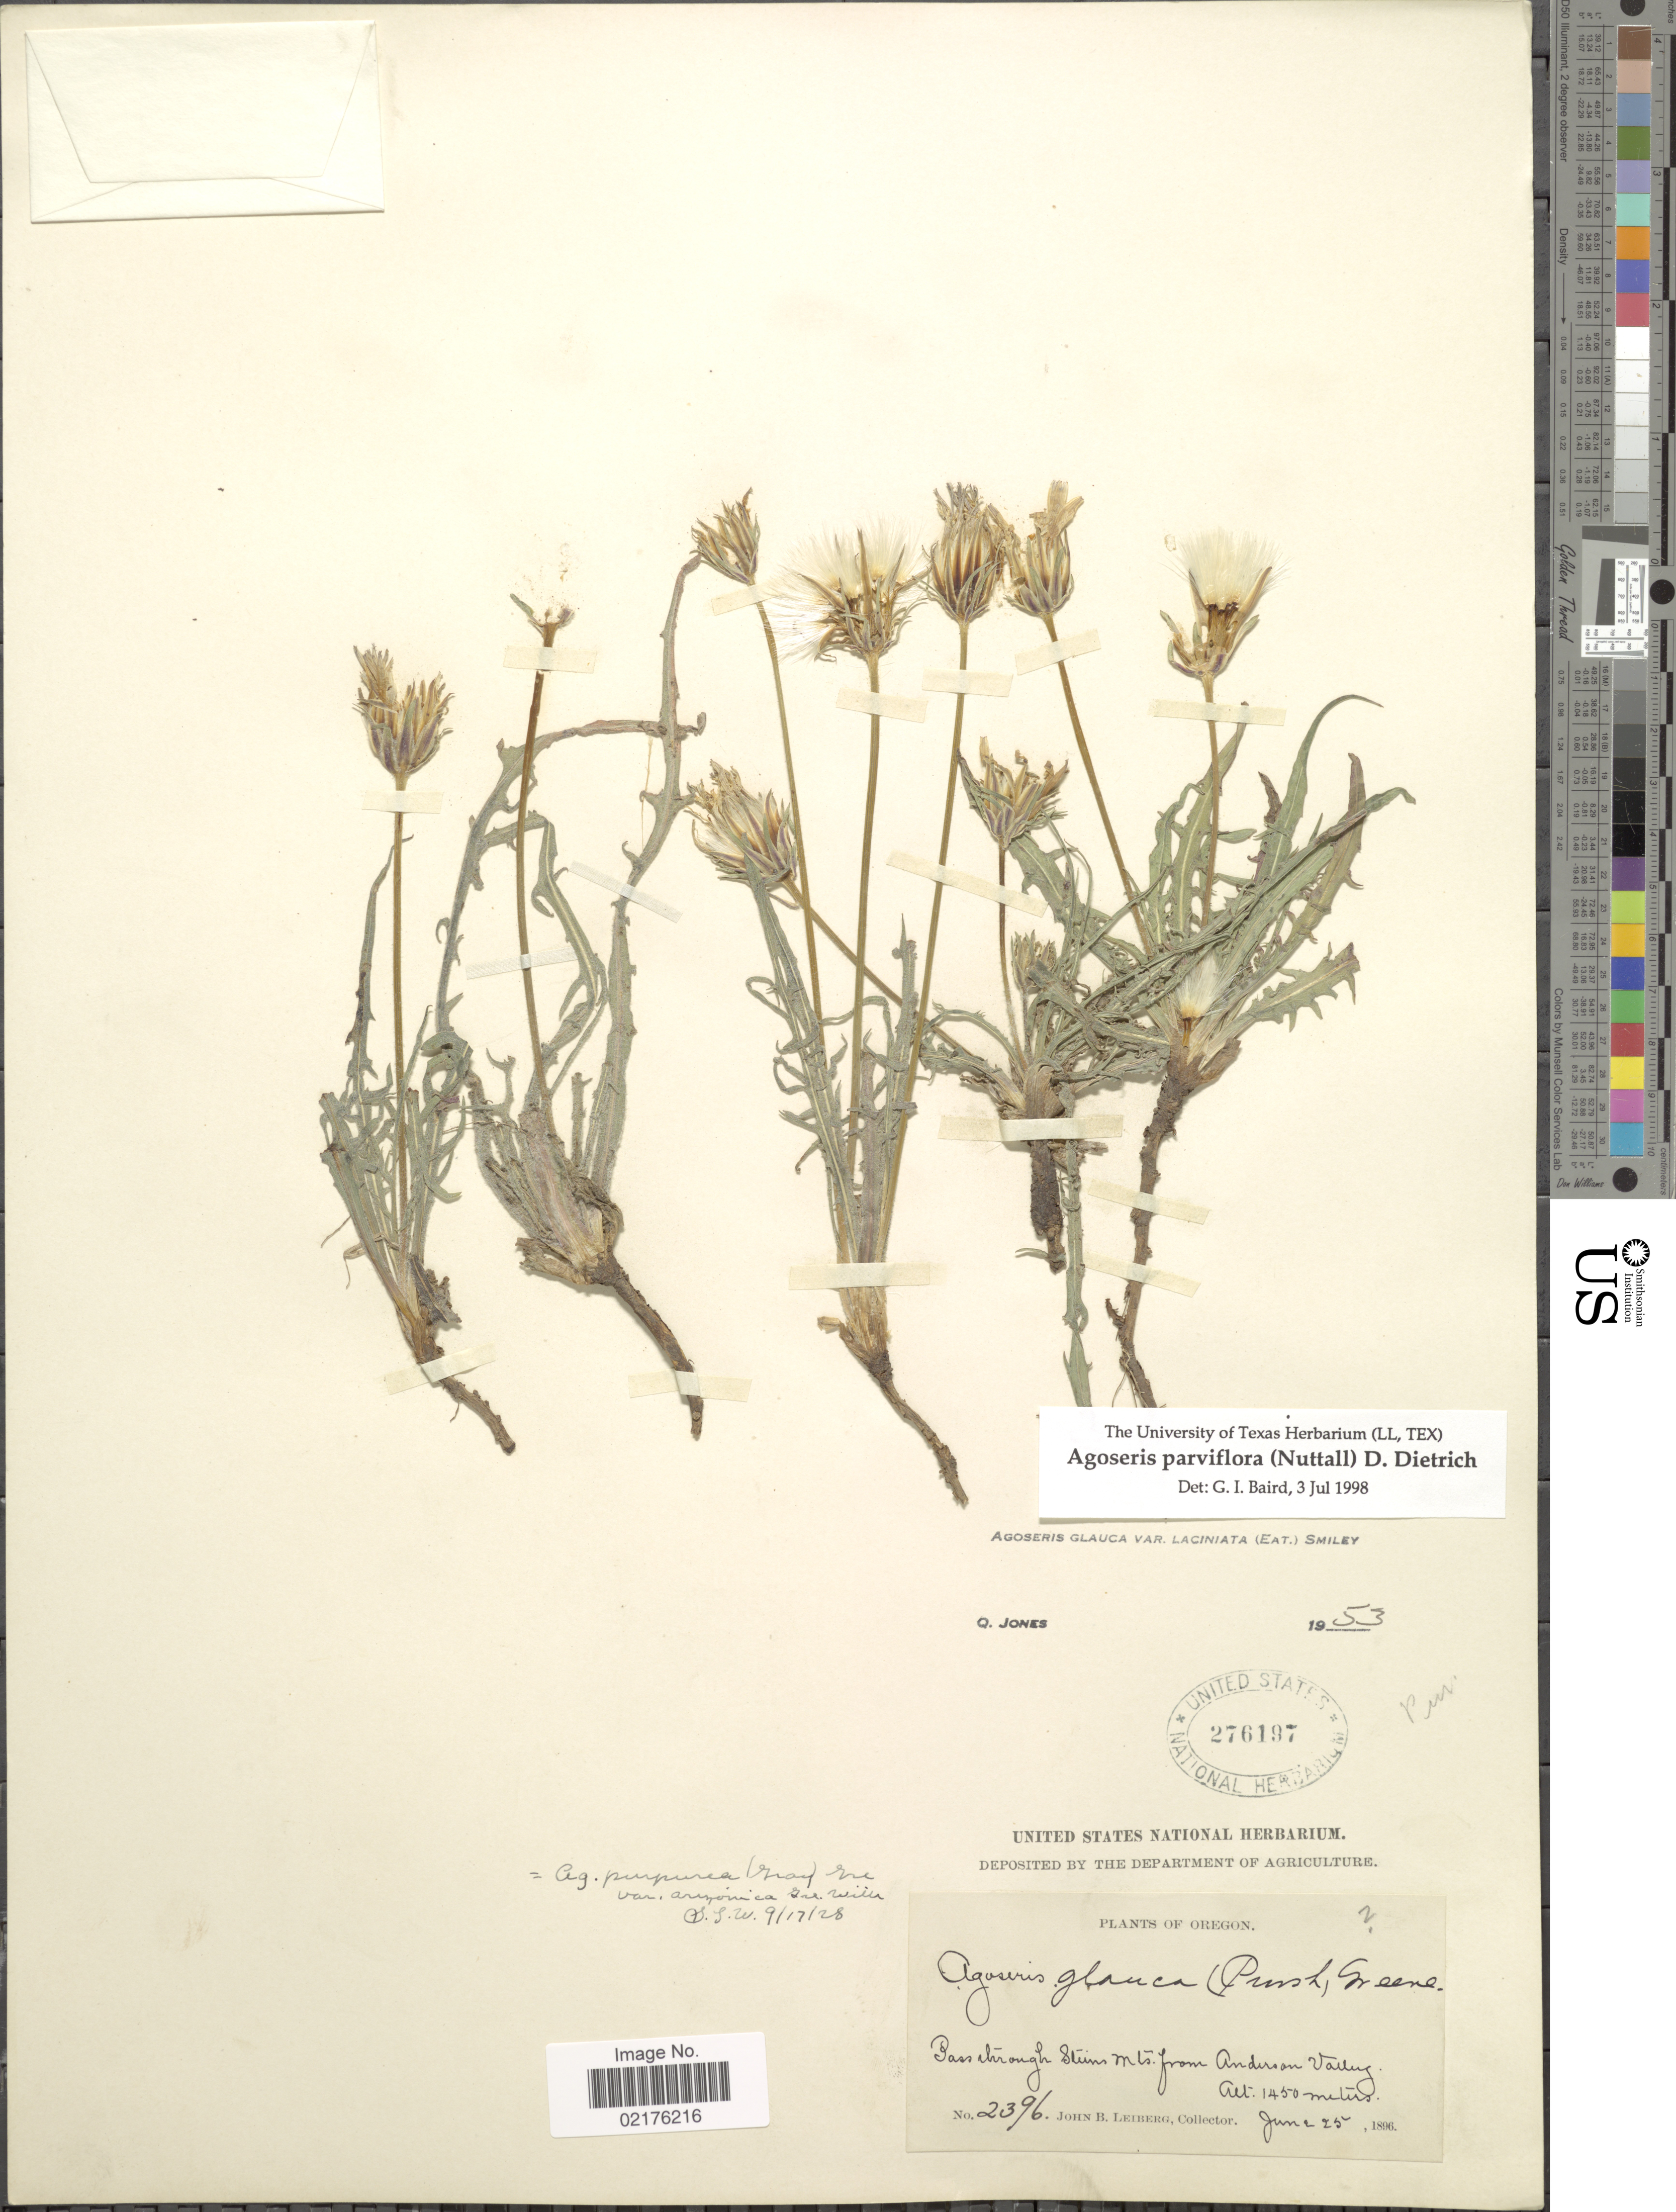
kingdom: Plantae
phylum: Tracheophyta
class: Magnoliopsida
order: Asterales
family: Asteraceae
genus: Agoseris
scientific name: Agoseris parviflora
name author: (Nutt.) D. Dietr.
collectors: J. B. Leiberg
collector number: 2396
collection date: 1896-06-25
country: United States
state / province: Oregon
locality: Pass through Steens Mts., from Anderson Valley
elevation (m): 1450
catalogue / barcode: US 276197